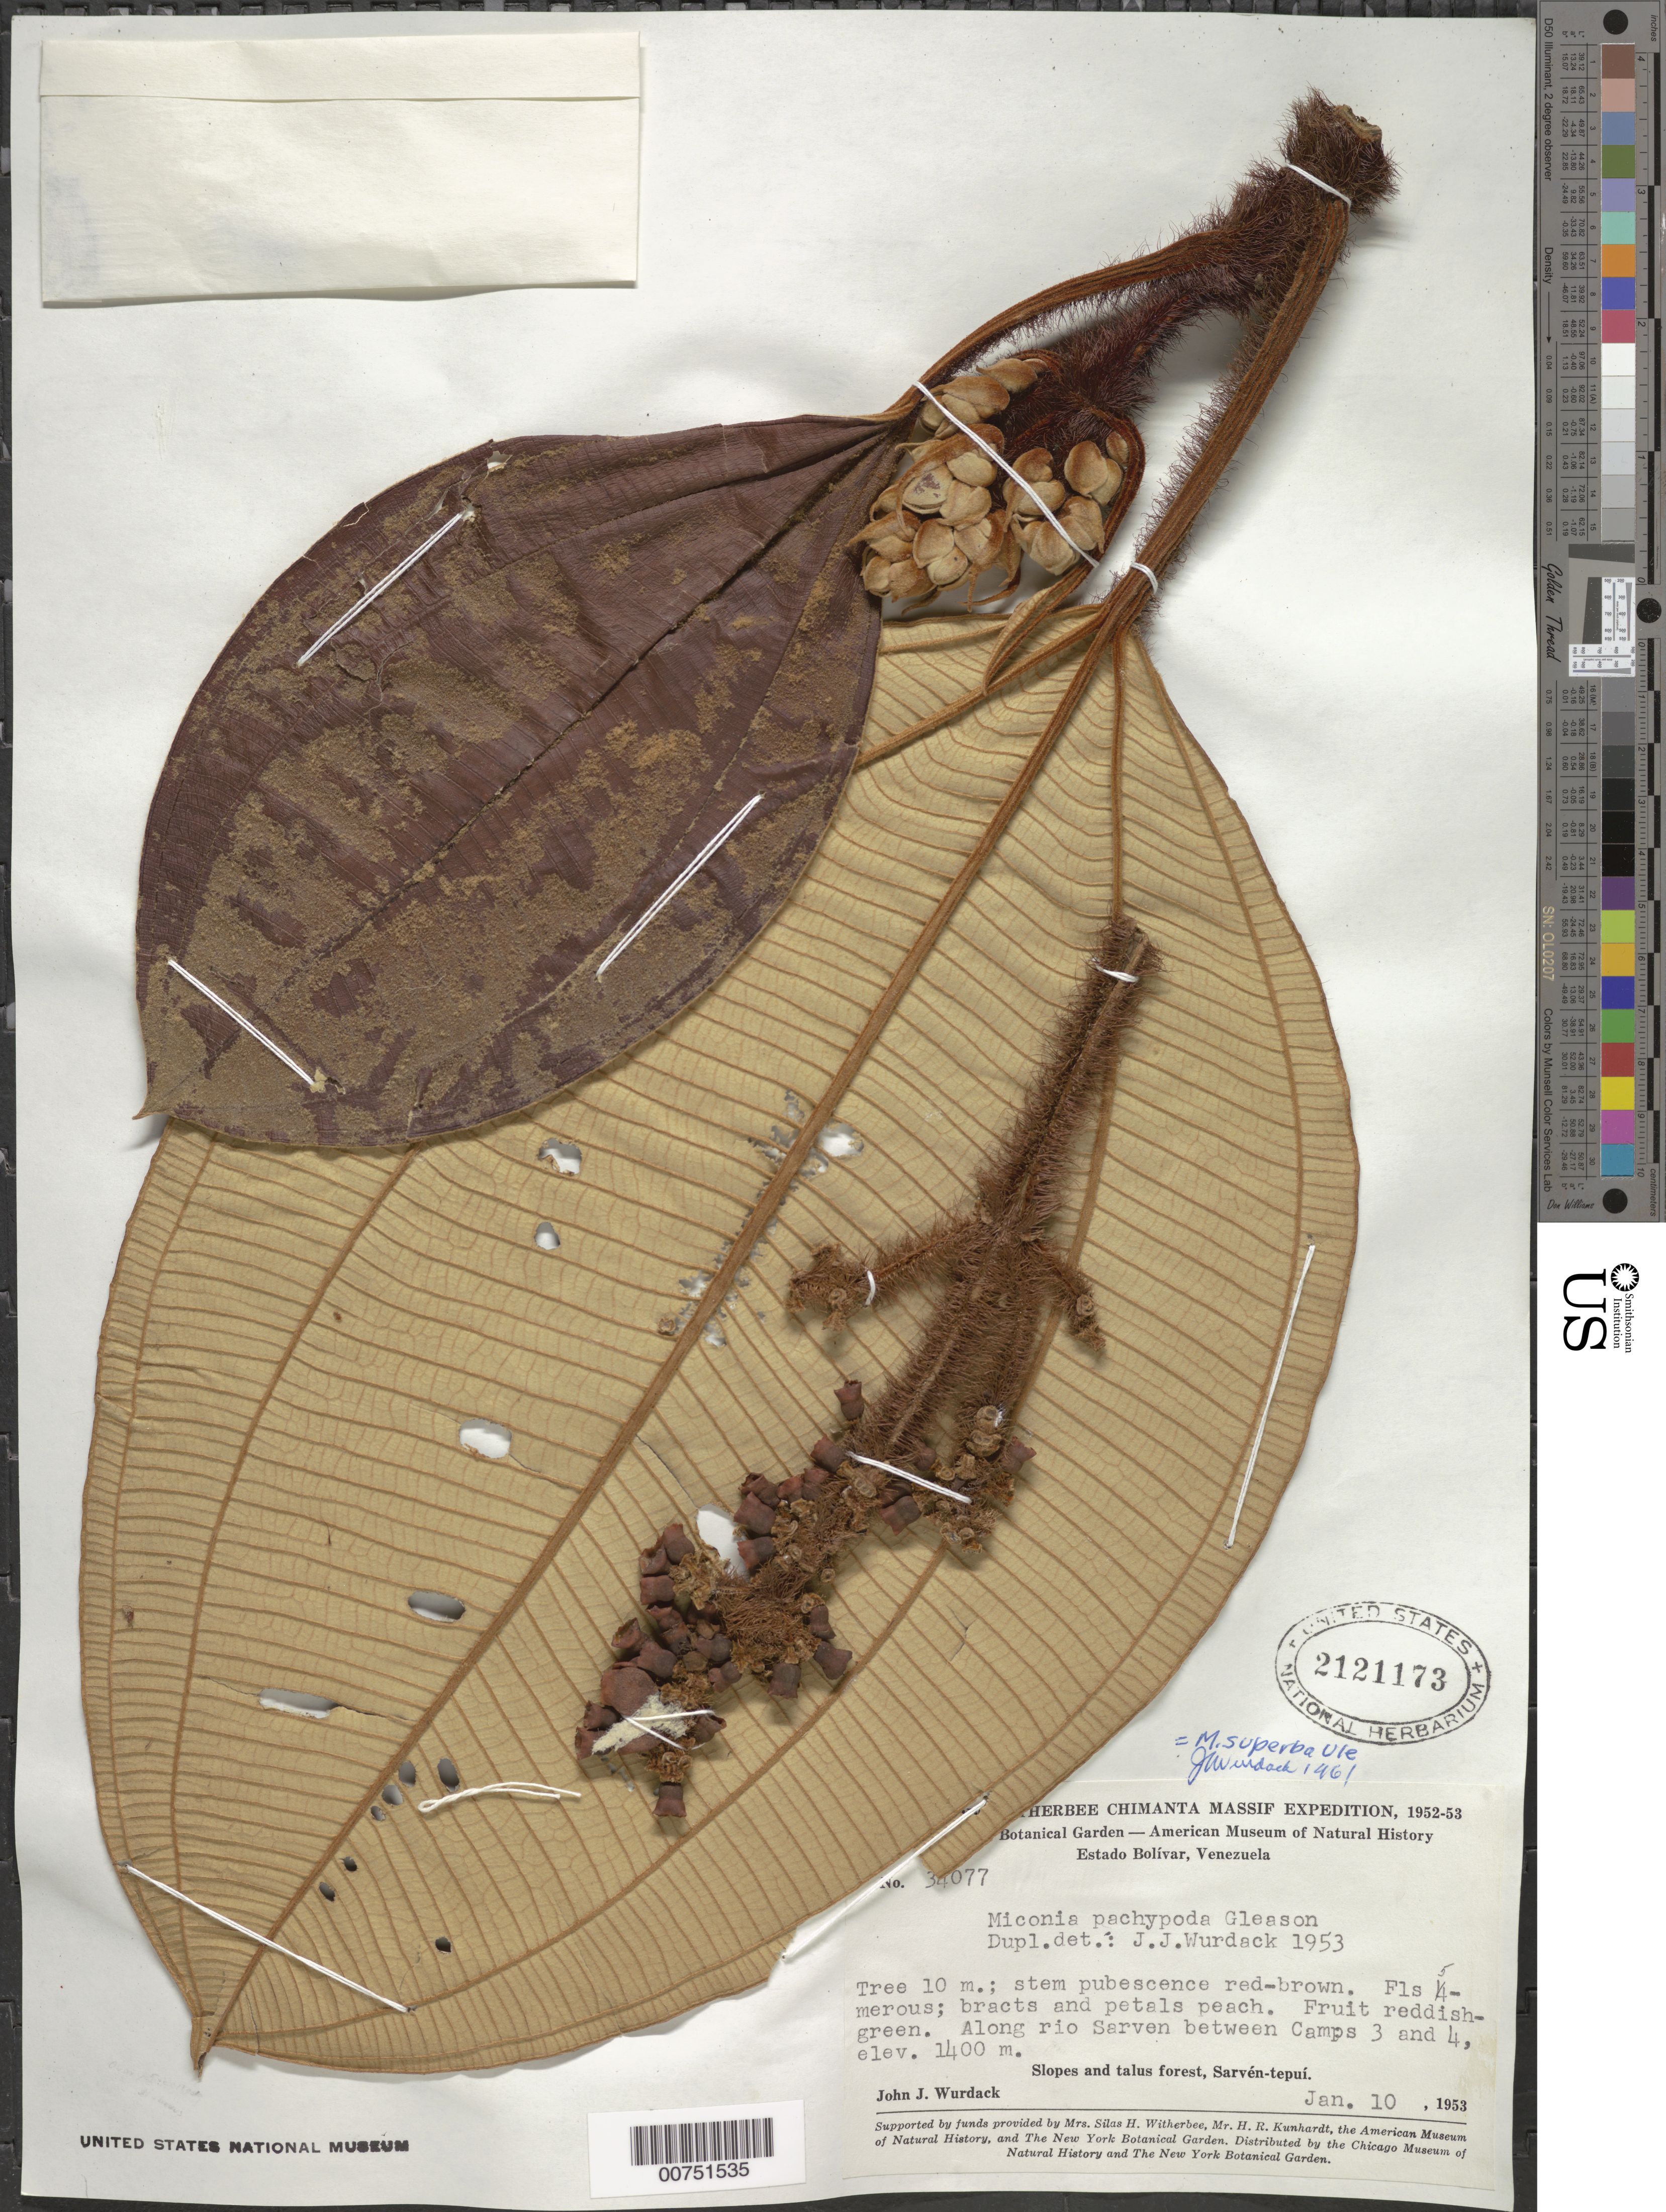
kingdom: Plantae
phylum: Tracheophyta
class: Magnoliopsida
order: Myrtales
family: Melastomataceae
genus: Miconia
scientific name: Miconia superba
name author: Ule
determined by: Wurdack, John J., (US), US (UNITED STATES)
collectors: J. J. Wurdack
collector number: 34077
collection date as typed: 10-Jan-53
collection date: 1953-01-10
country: Venezuela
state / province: Bolívar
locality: Sarvén-tepuí, along Río Sarven, betw. Camps 3 & 4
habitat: Slopes and talus forest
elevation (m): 1400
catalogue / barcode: US 2121173